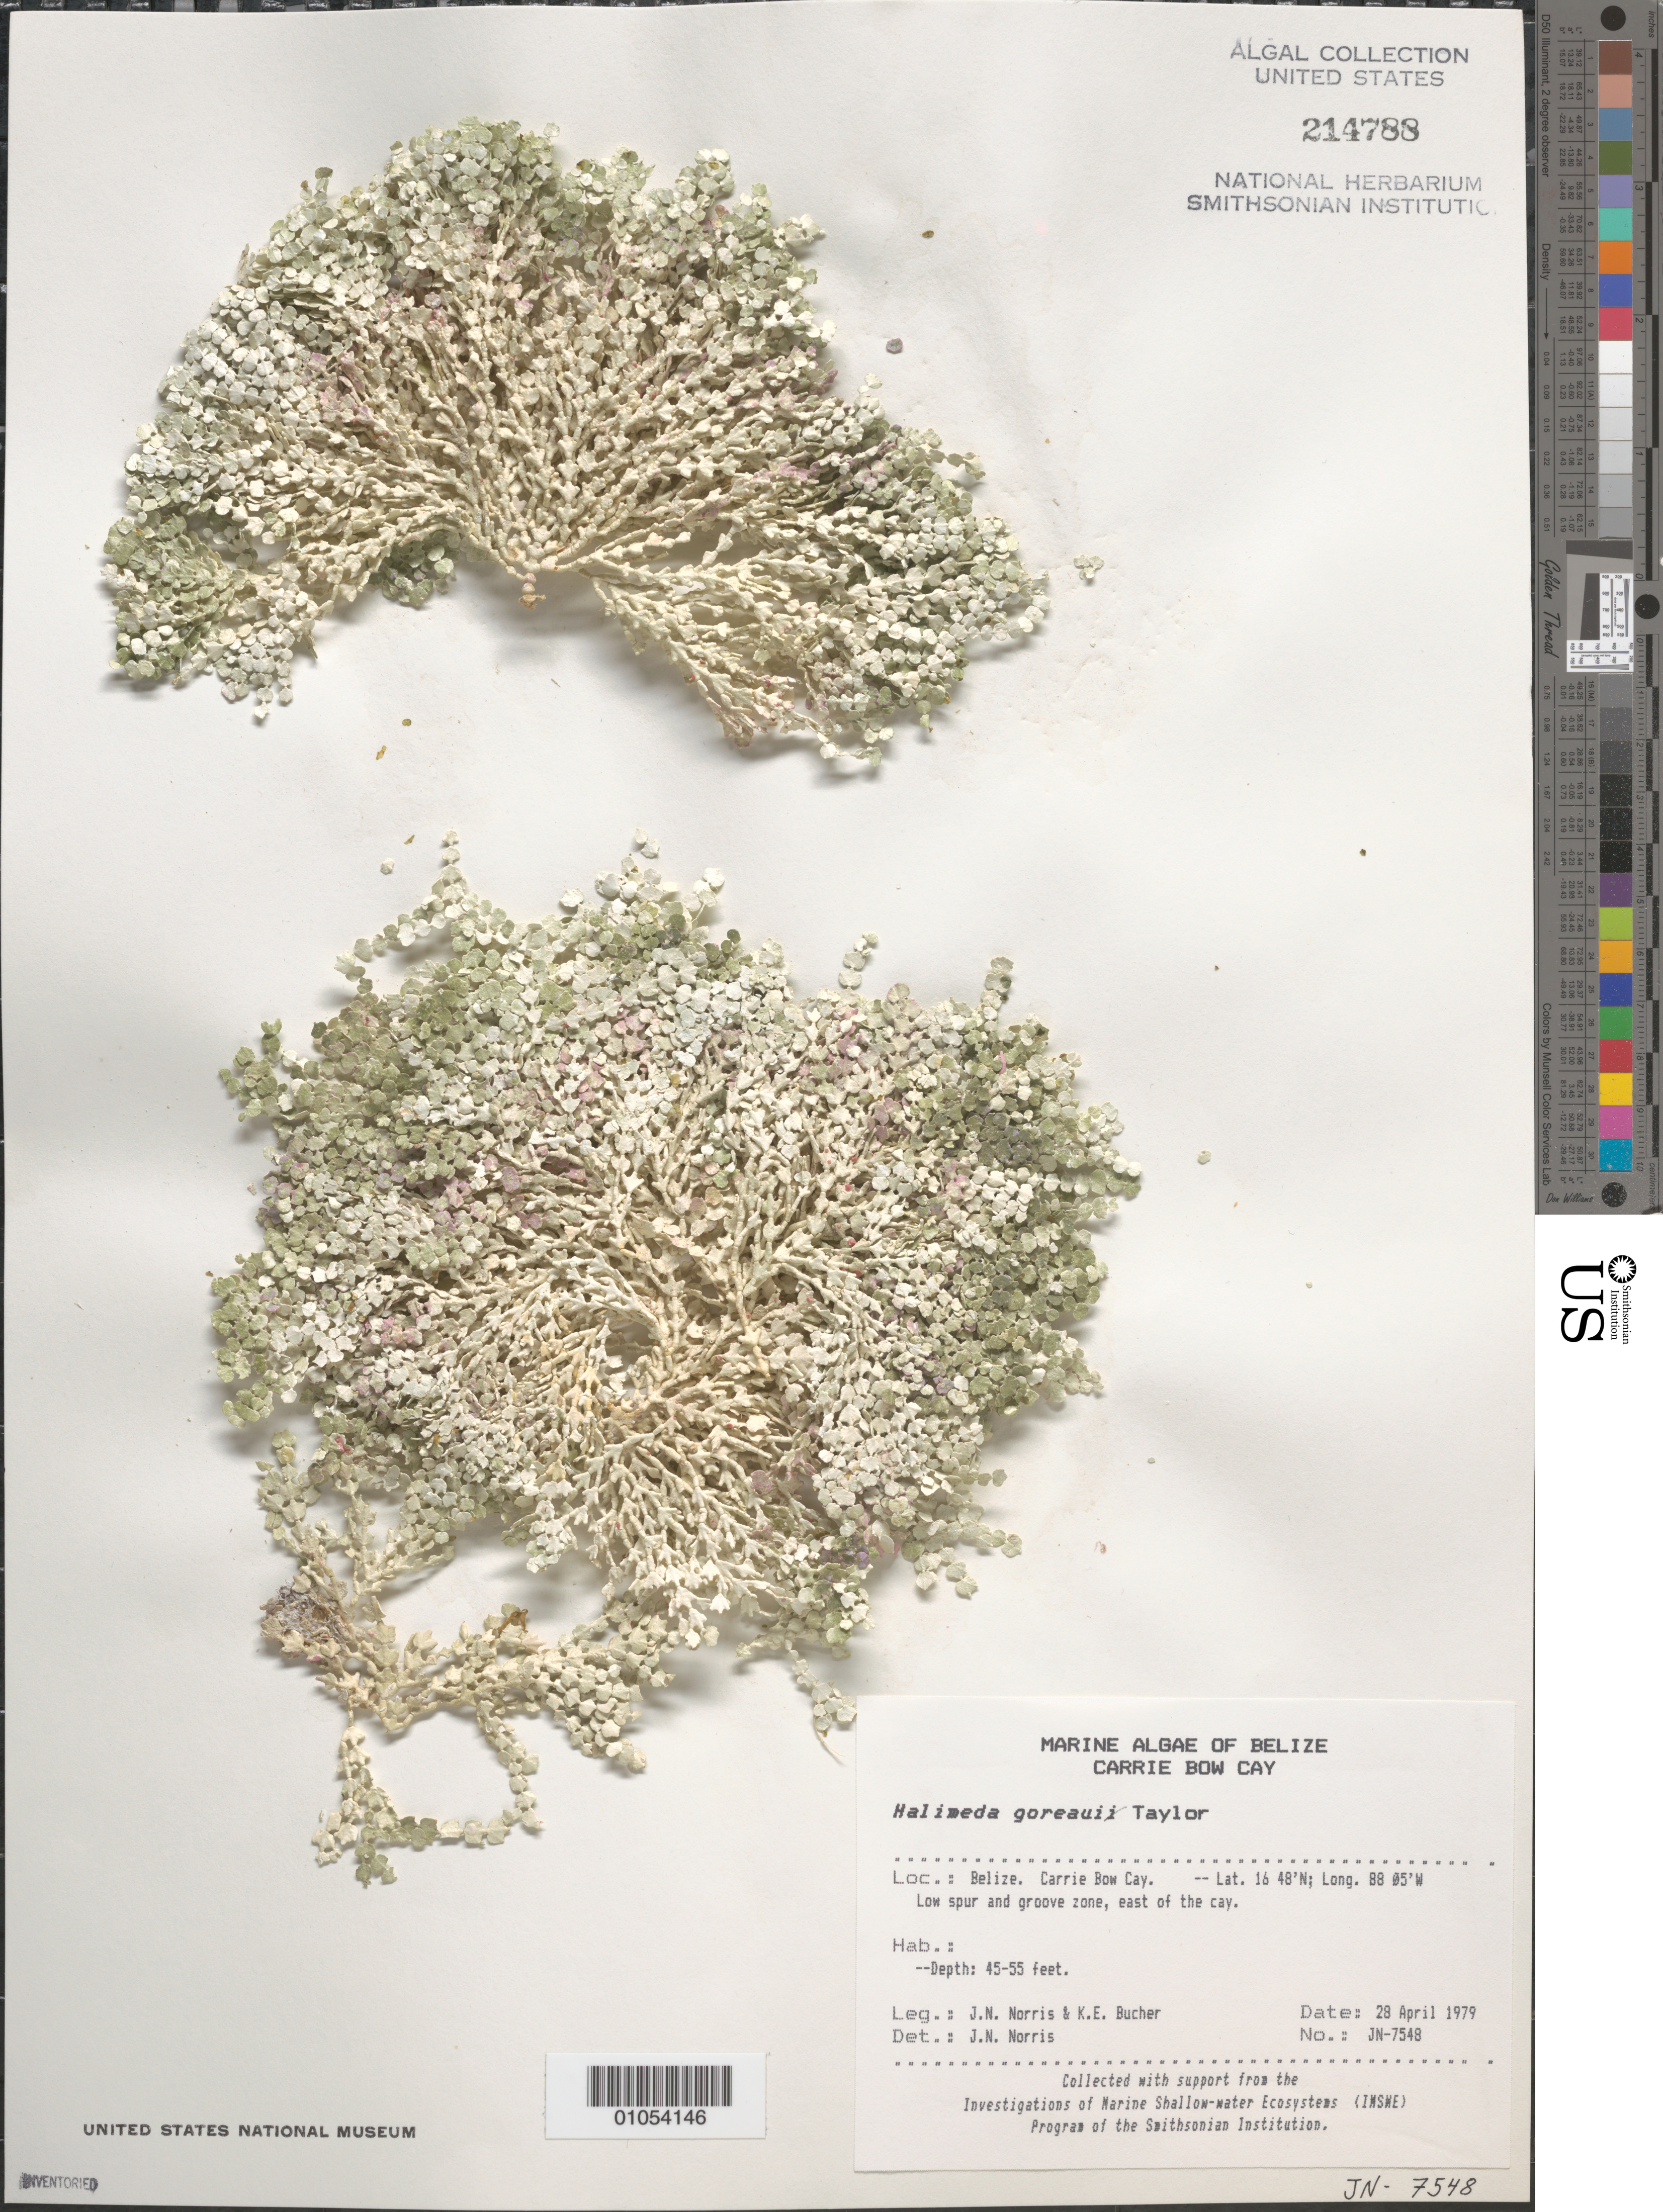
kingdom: Plantae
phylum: Chlorophyta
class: Ulvophyceae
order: Bryopsidales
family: Halimedaceae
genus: Halimeda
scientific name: Halimeda goreaui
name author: W.R. Taylor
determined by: Norris, James N.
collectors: J. N. Norris & K. E. Bucher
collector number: JN-7548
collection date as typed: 28 Apr 1979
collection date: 1979-04-28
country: Belize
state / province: Stann Creek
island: Carrie Bow Cay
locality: East of Carrie Bow Cay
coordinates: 16 48'N, 88 05'W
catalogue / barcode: US 214788